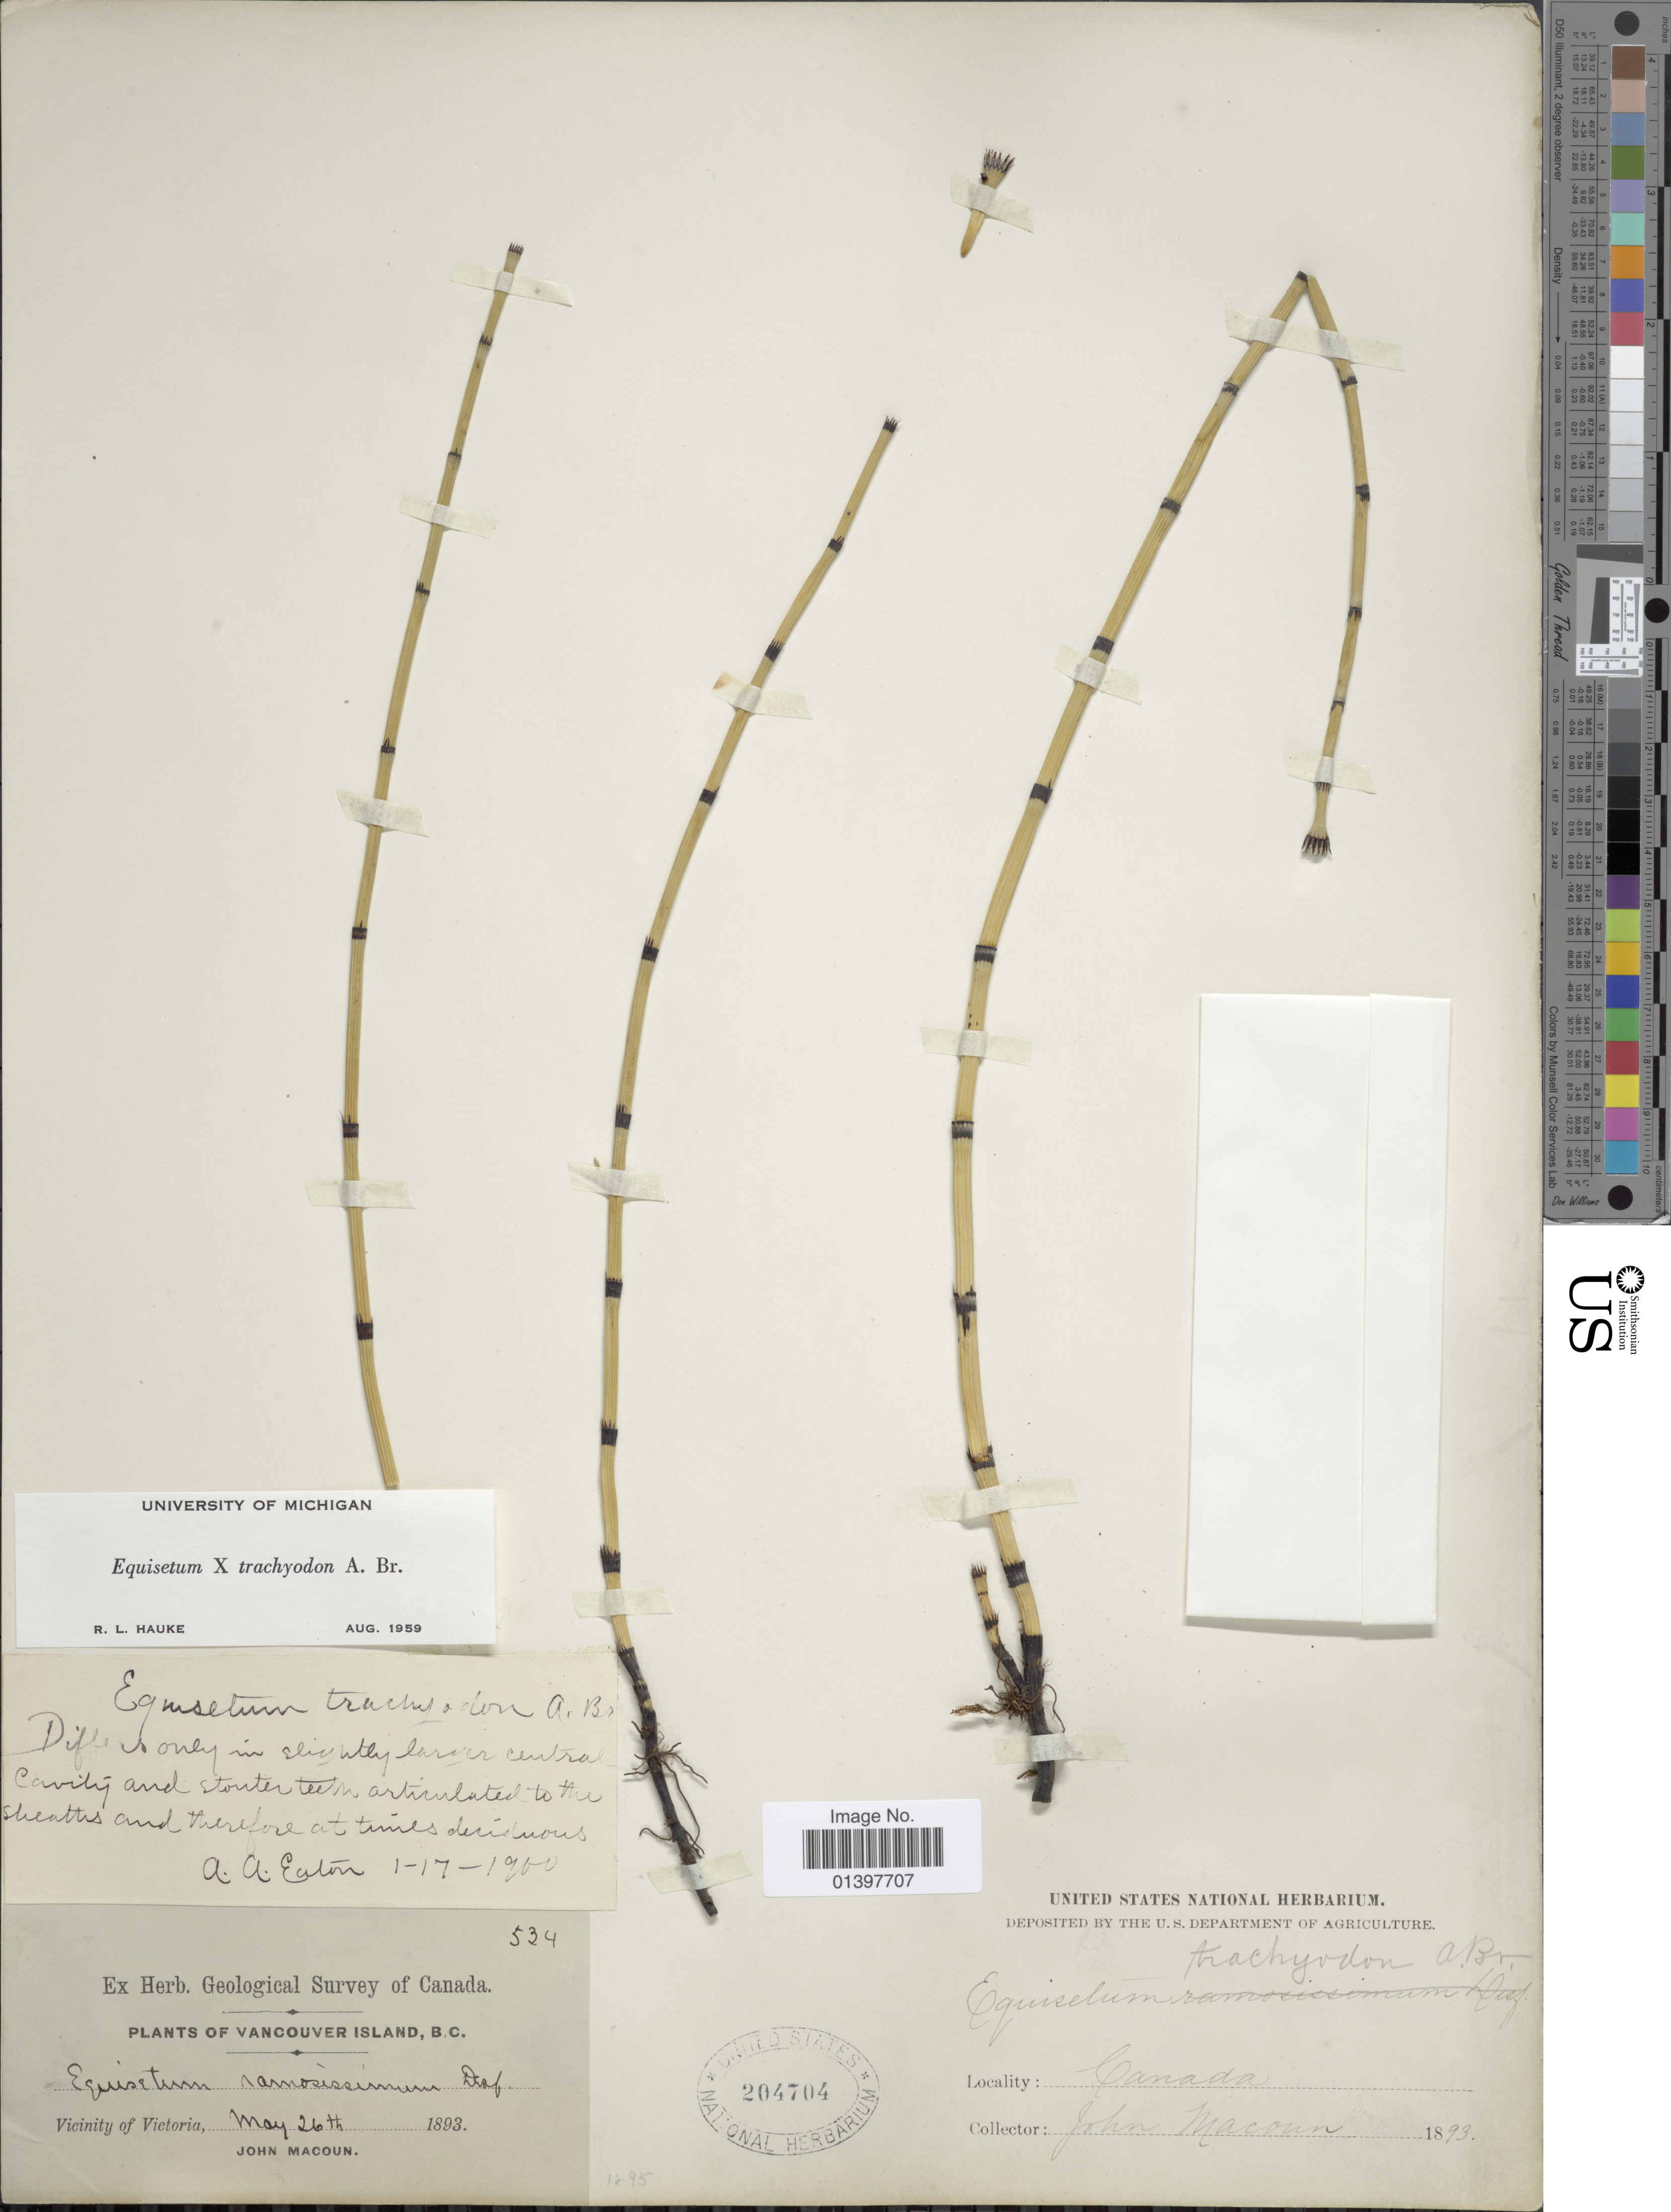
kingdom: Plantae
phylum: Tracheophyta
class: Polypodiopsida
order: Equisetales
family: Equisetaceae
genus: Equisetum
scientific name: Equisetum x trachyodon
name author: A. Braun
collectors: J. Macoun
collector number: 534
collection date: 1893-05-26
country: Canada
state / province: British Columbia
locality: Vancouver Island, B.C., Vicinity of Victoria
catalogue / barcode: US 204704